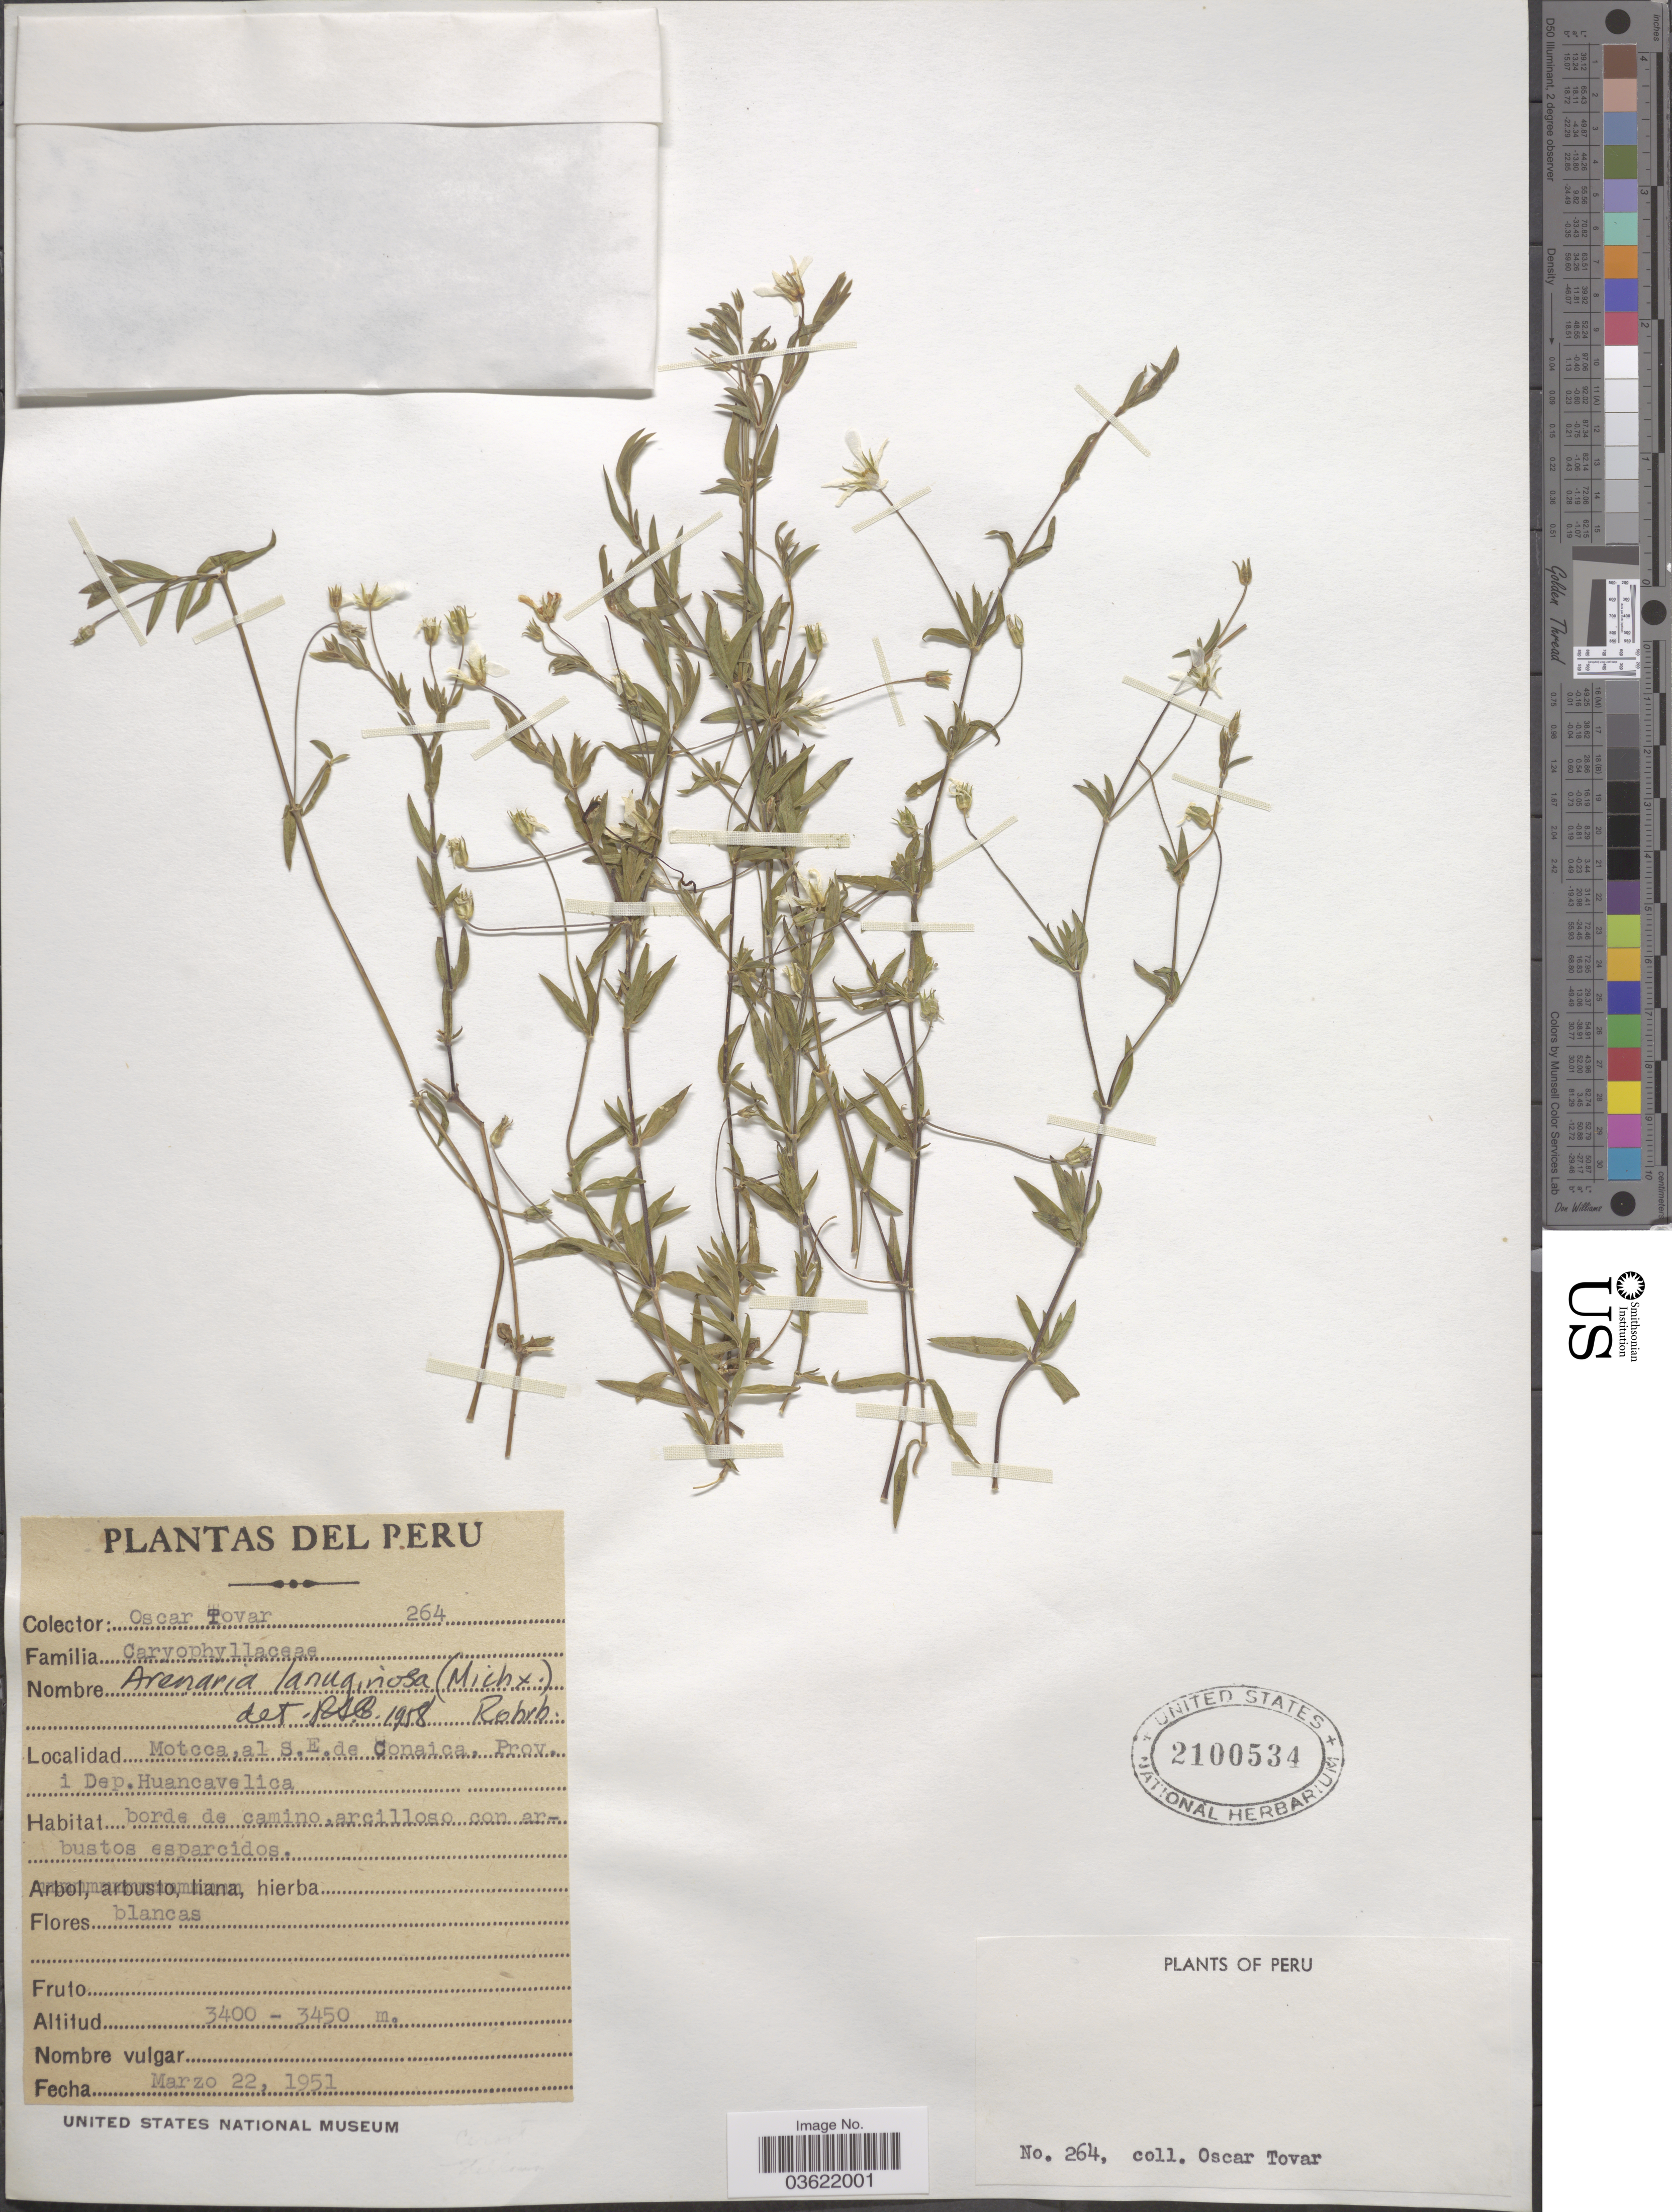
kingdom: Plantae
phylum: Tracheophyta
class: Magnoliopsida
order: Caryophyllales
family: Caryophyllaceae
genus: Arenaria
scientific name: Arenaria lanuginosa var. megalantha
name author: Rohrb.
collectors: Ó. Tovar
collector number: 264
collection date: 1951-03-22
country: Peru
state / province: Huancavelica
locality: Motcca, al S.E. de Conaica, Dep. Huancavelica.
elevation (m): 3400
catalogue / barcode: US 2100534